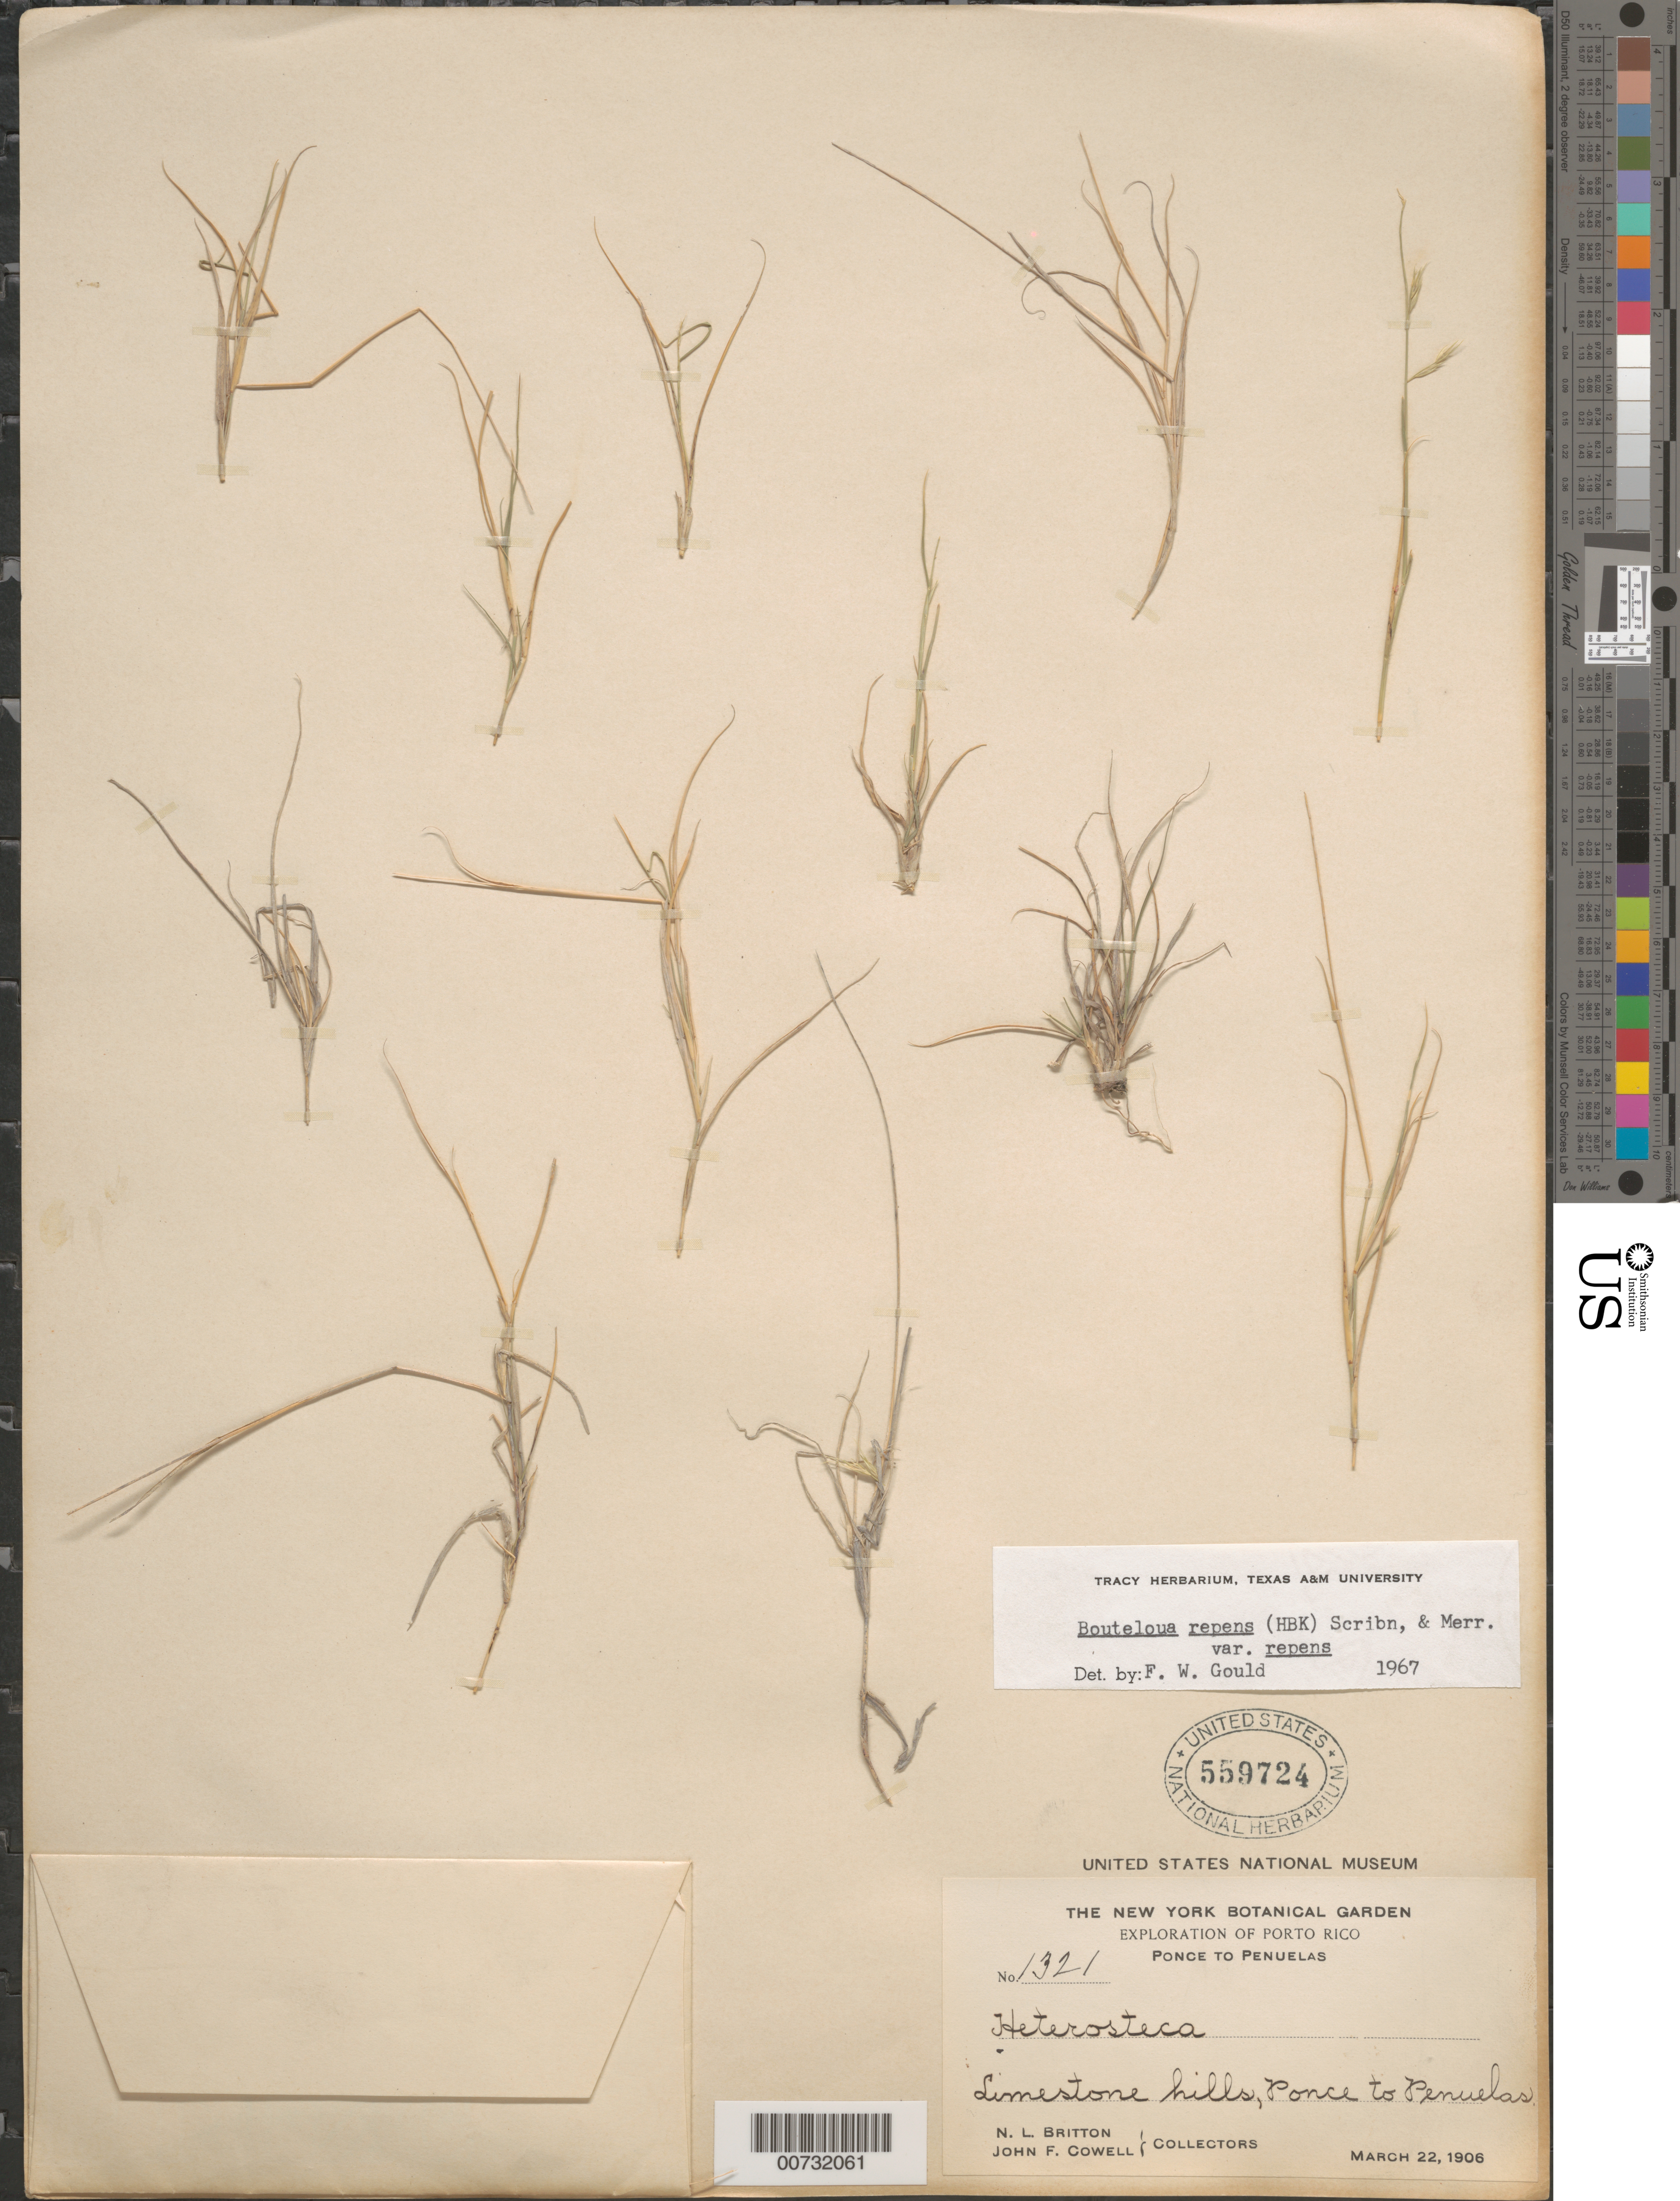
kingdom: Plantae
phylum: Tracheophyta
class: Liliopsida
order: Poales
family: Poaceae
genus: Bouteloua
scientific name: Bouteloua repens (H.B.K.) Scribn. & Merr. var. repens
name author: (Kunth) Scribn. & Merr.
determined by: Gould, F. W.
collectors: N. Britton & J. F. Cowell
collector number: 1321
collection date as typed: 22 Mar 1906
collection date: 1906-03-22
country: Puerto Rico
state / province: Ponce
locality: Ponce to Peñuelas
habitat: Limestone hills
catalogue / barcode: US 559724